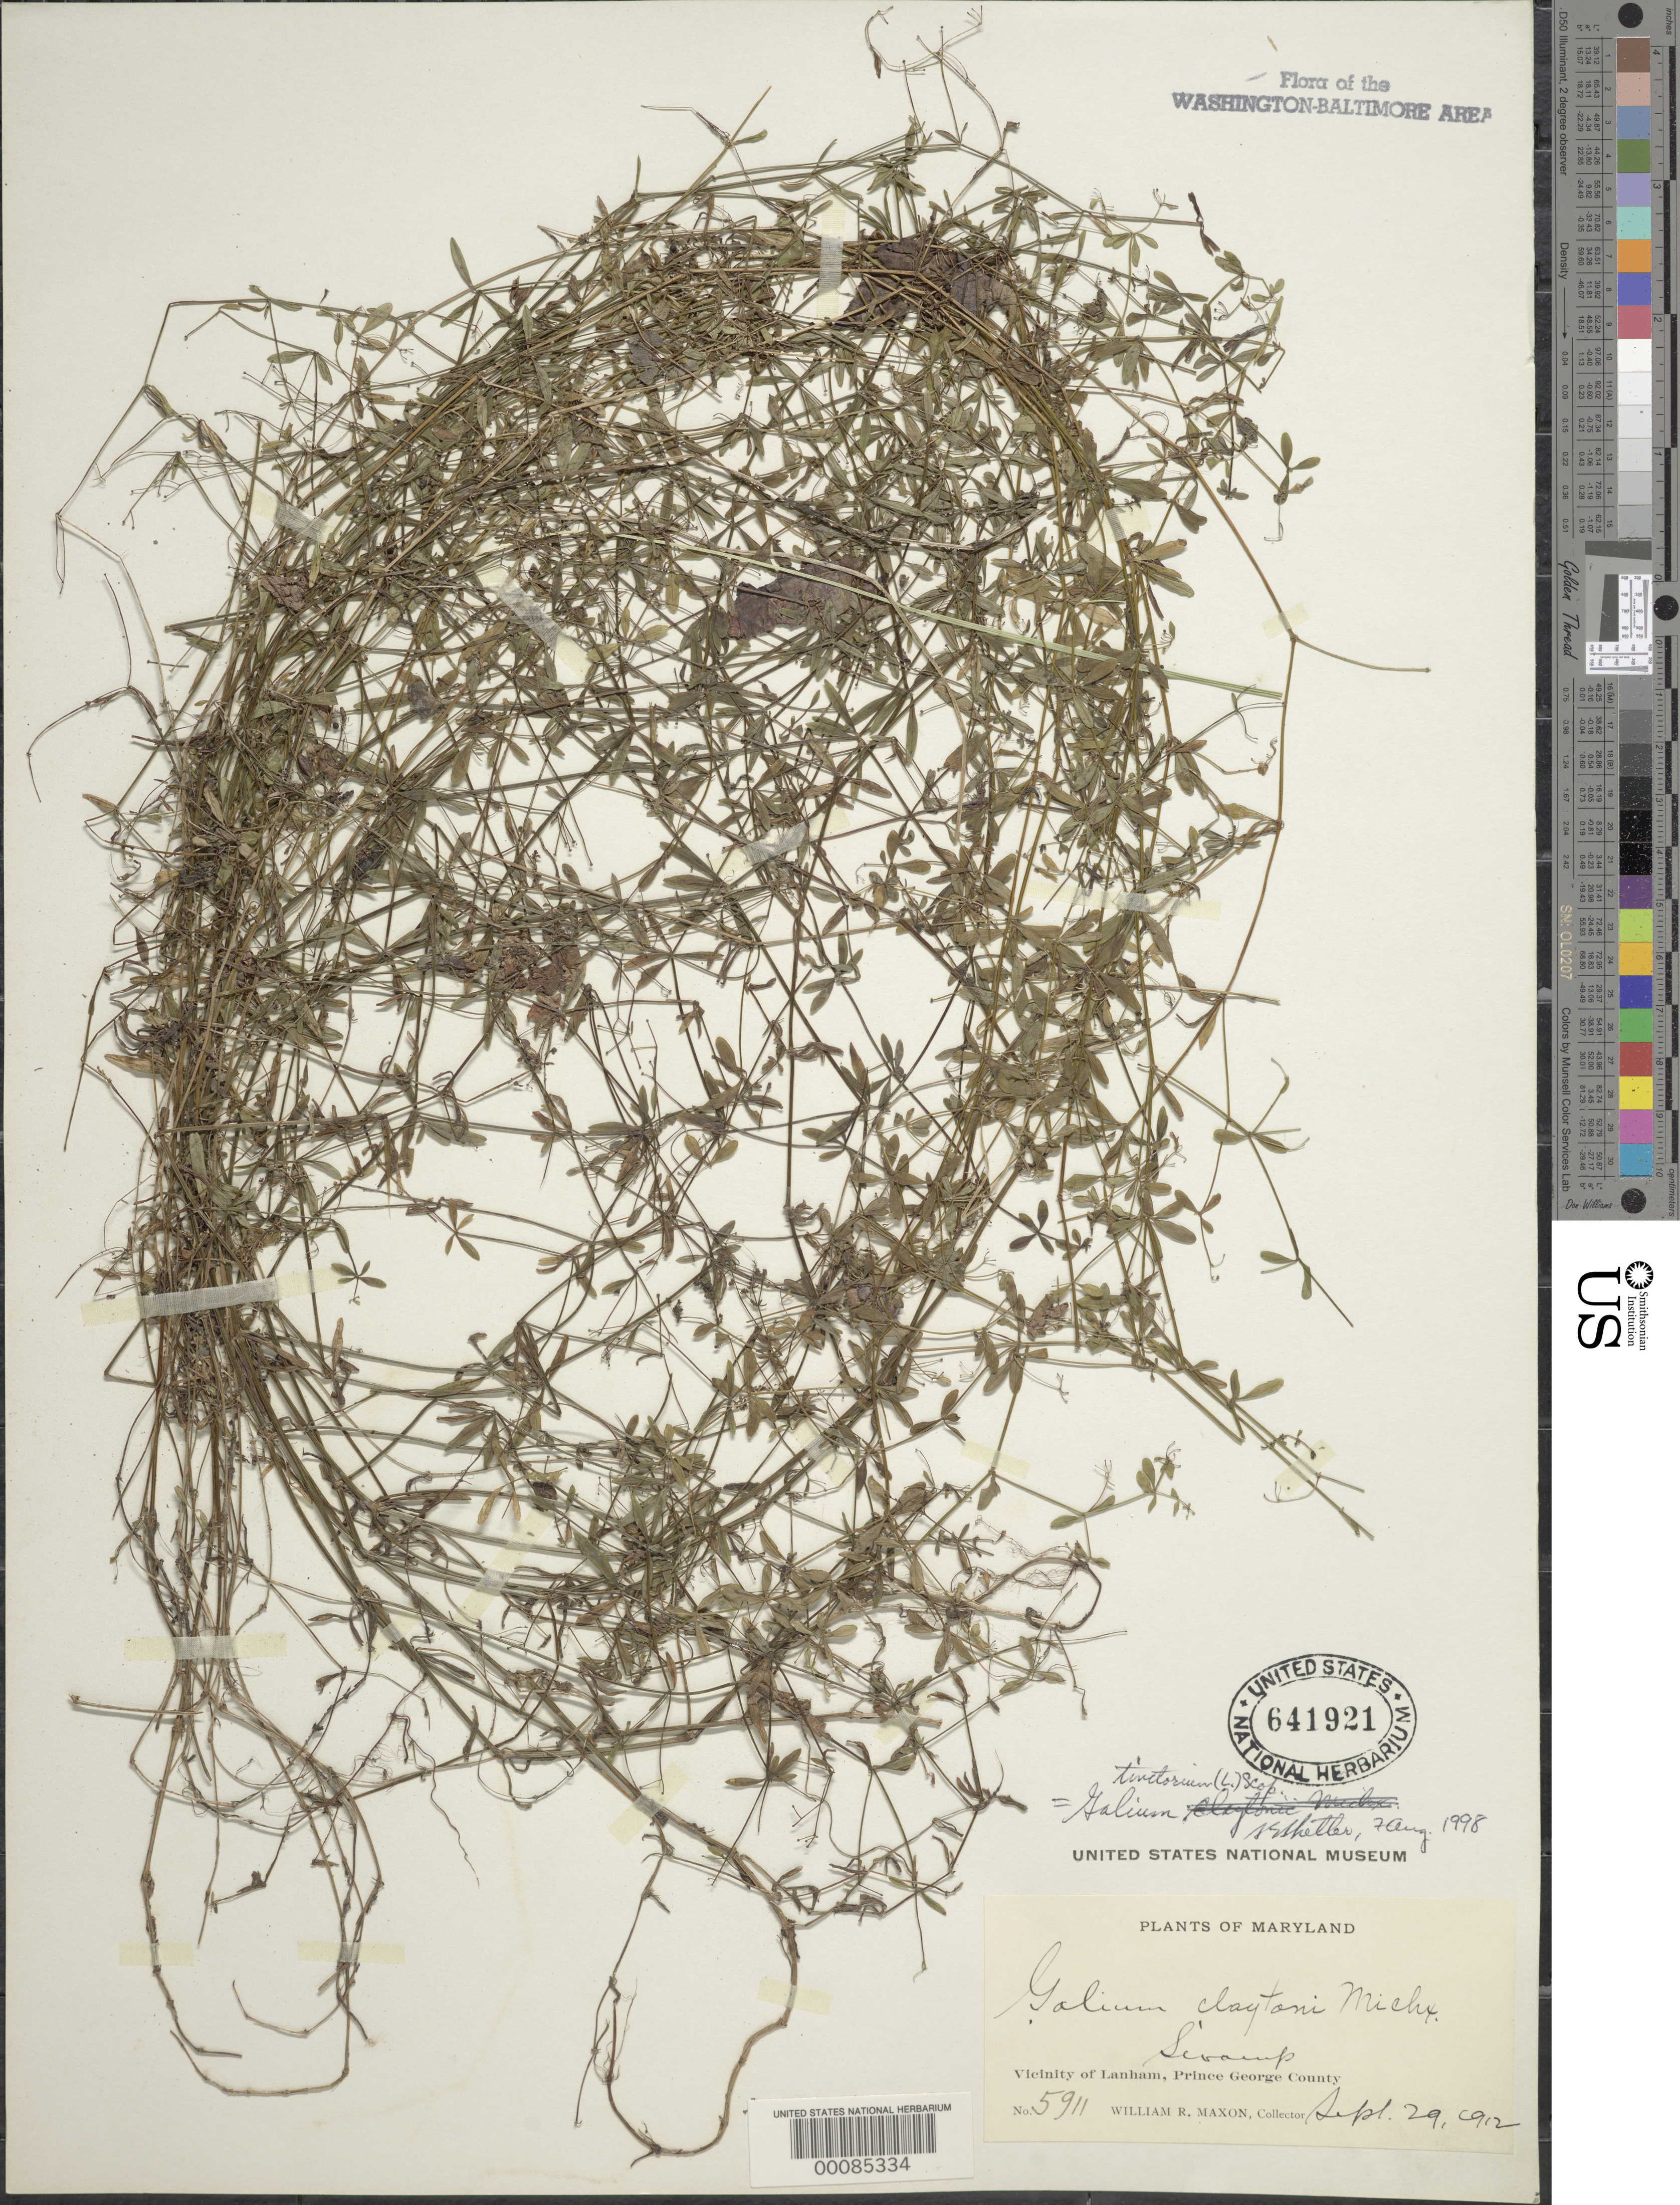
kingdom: Plantae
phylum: Tracheophyta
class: Magnoliopsida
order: Gentianales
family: Rubiaceae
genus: Galium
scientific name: Galium tinctorium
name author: (L.) Scop.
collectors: W. R. Maxon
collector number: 5911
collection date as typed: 29 Sep 1912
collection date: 1912-09-29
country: United States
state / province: Maryland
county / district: Prince George's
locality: Vicinity of Lanham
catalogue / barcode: US 641921